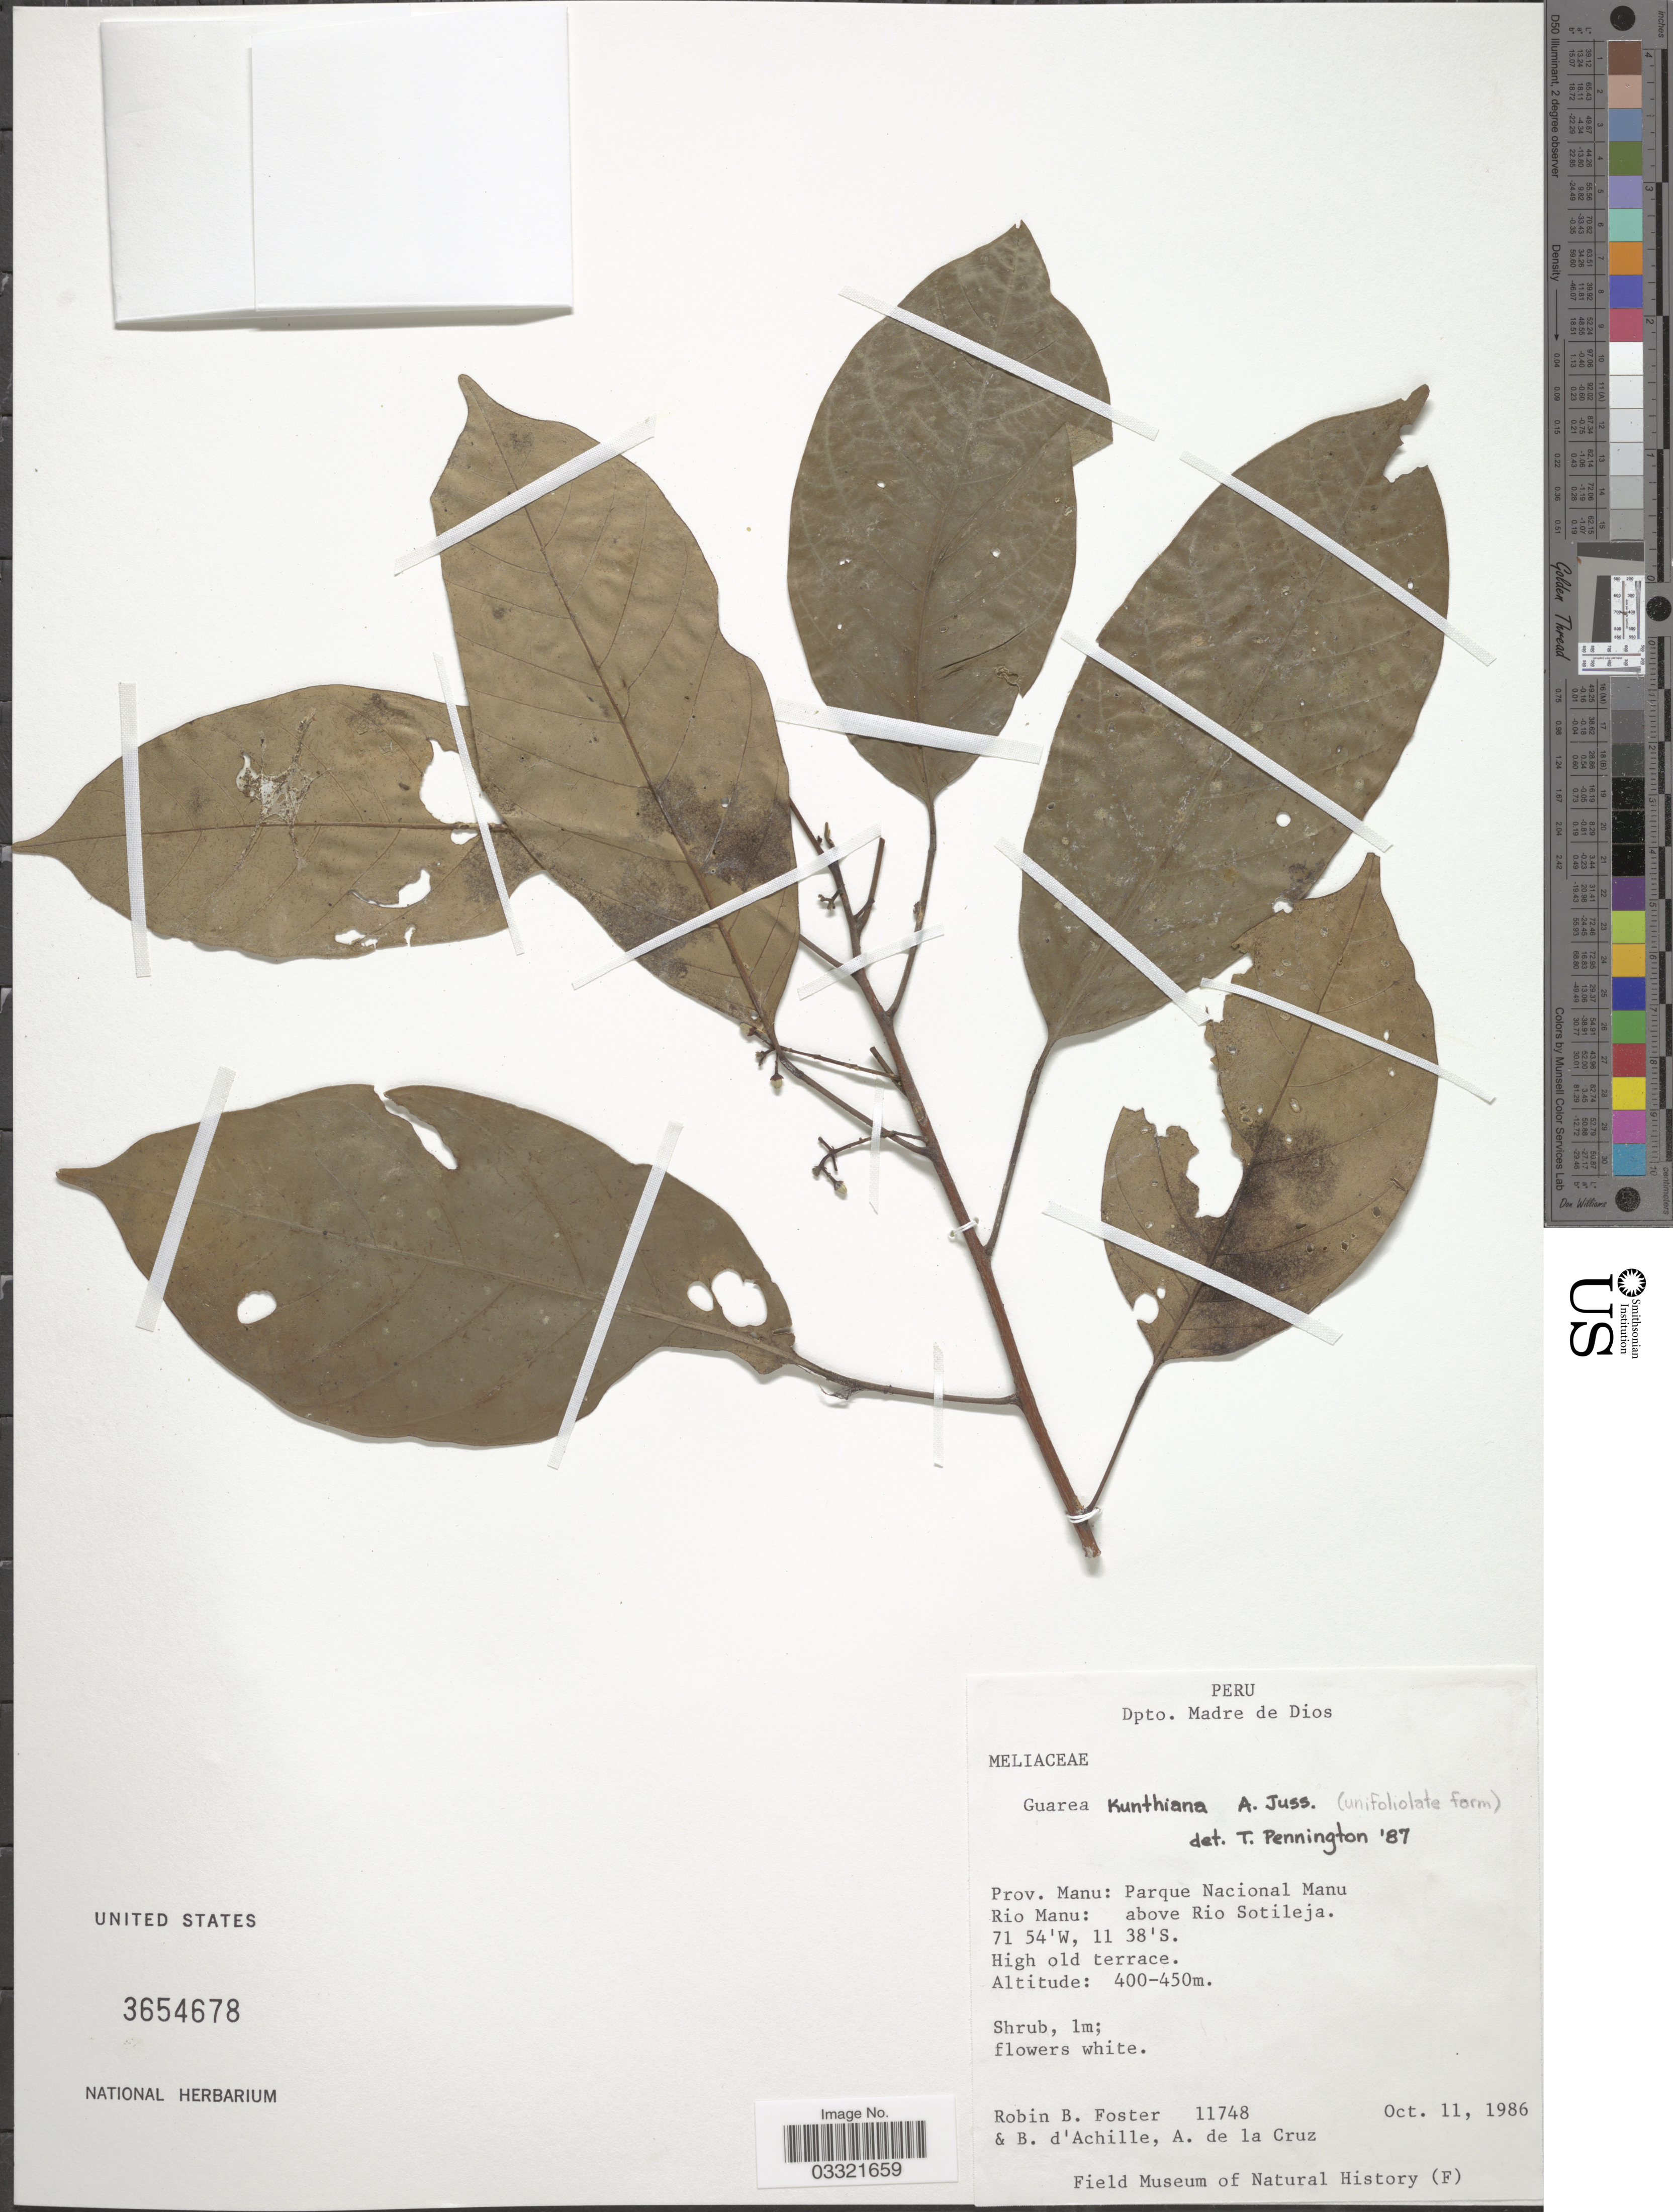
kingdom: Plantae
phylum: Tracheophyta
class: Magnoliopsida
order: Sapindales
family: Meliaceae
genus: Guarea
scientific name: Guarea kunthiana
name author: A. Juss.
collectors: R. B. Foster, B. d'Achille & A. de la Cruz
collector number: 11748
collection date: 1986-10-11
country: Peru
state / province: Madre de Dios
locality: Dpto. Madre de Dios. Prov. Manu: Parque Nacional Manu. Rio Manu: above Rio Sotileja.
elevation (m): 400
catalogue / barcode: US 3654678